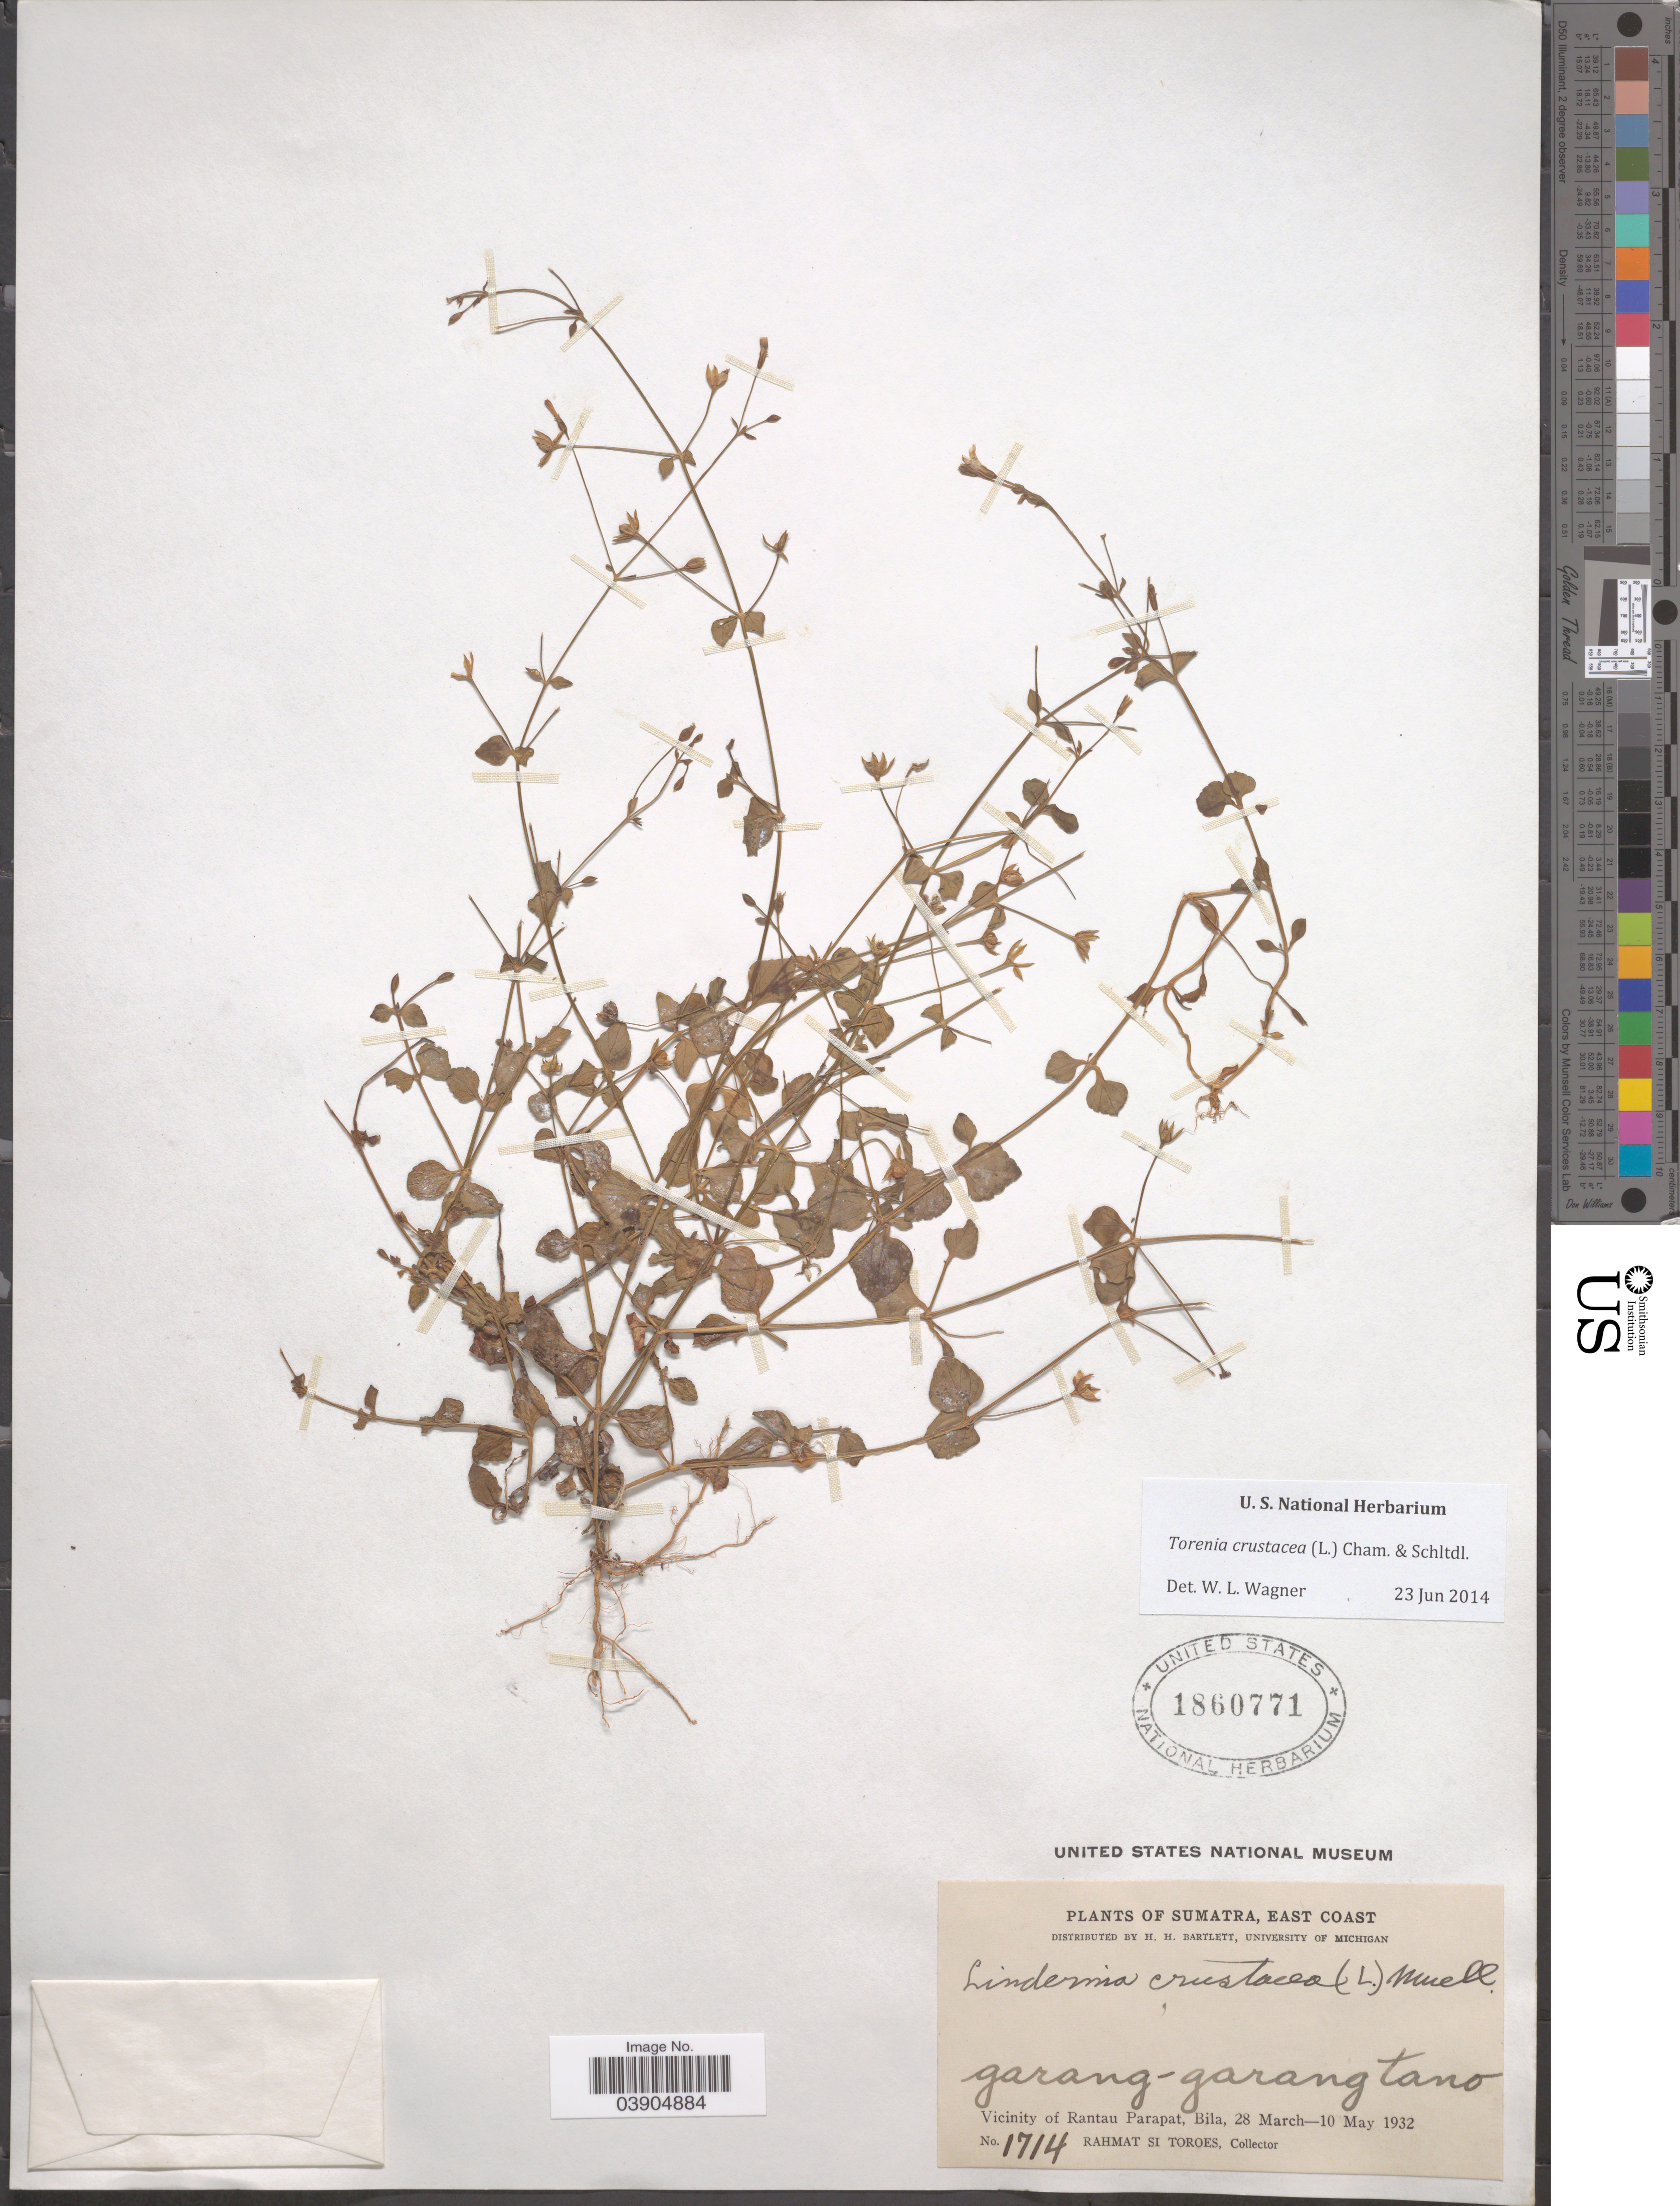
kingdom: Plantae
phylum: Tracheophyta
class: Magnoliopsida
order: Lamiales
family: Linderniaceae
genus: Lindernia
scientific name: Lindernia crustacea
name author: (L.) F. Muell.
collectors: Rahmat Si Boeea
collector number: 1714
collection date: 1932-03-28/1932-05-10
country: Indonesia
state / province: Sumatra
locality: East Coast. Vicinity of Rantau Parapat, Bila.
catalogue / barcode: US 1860771